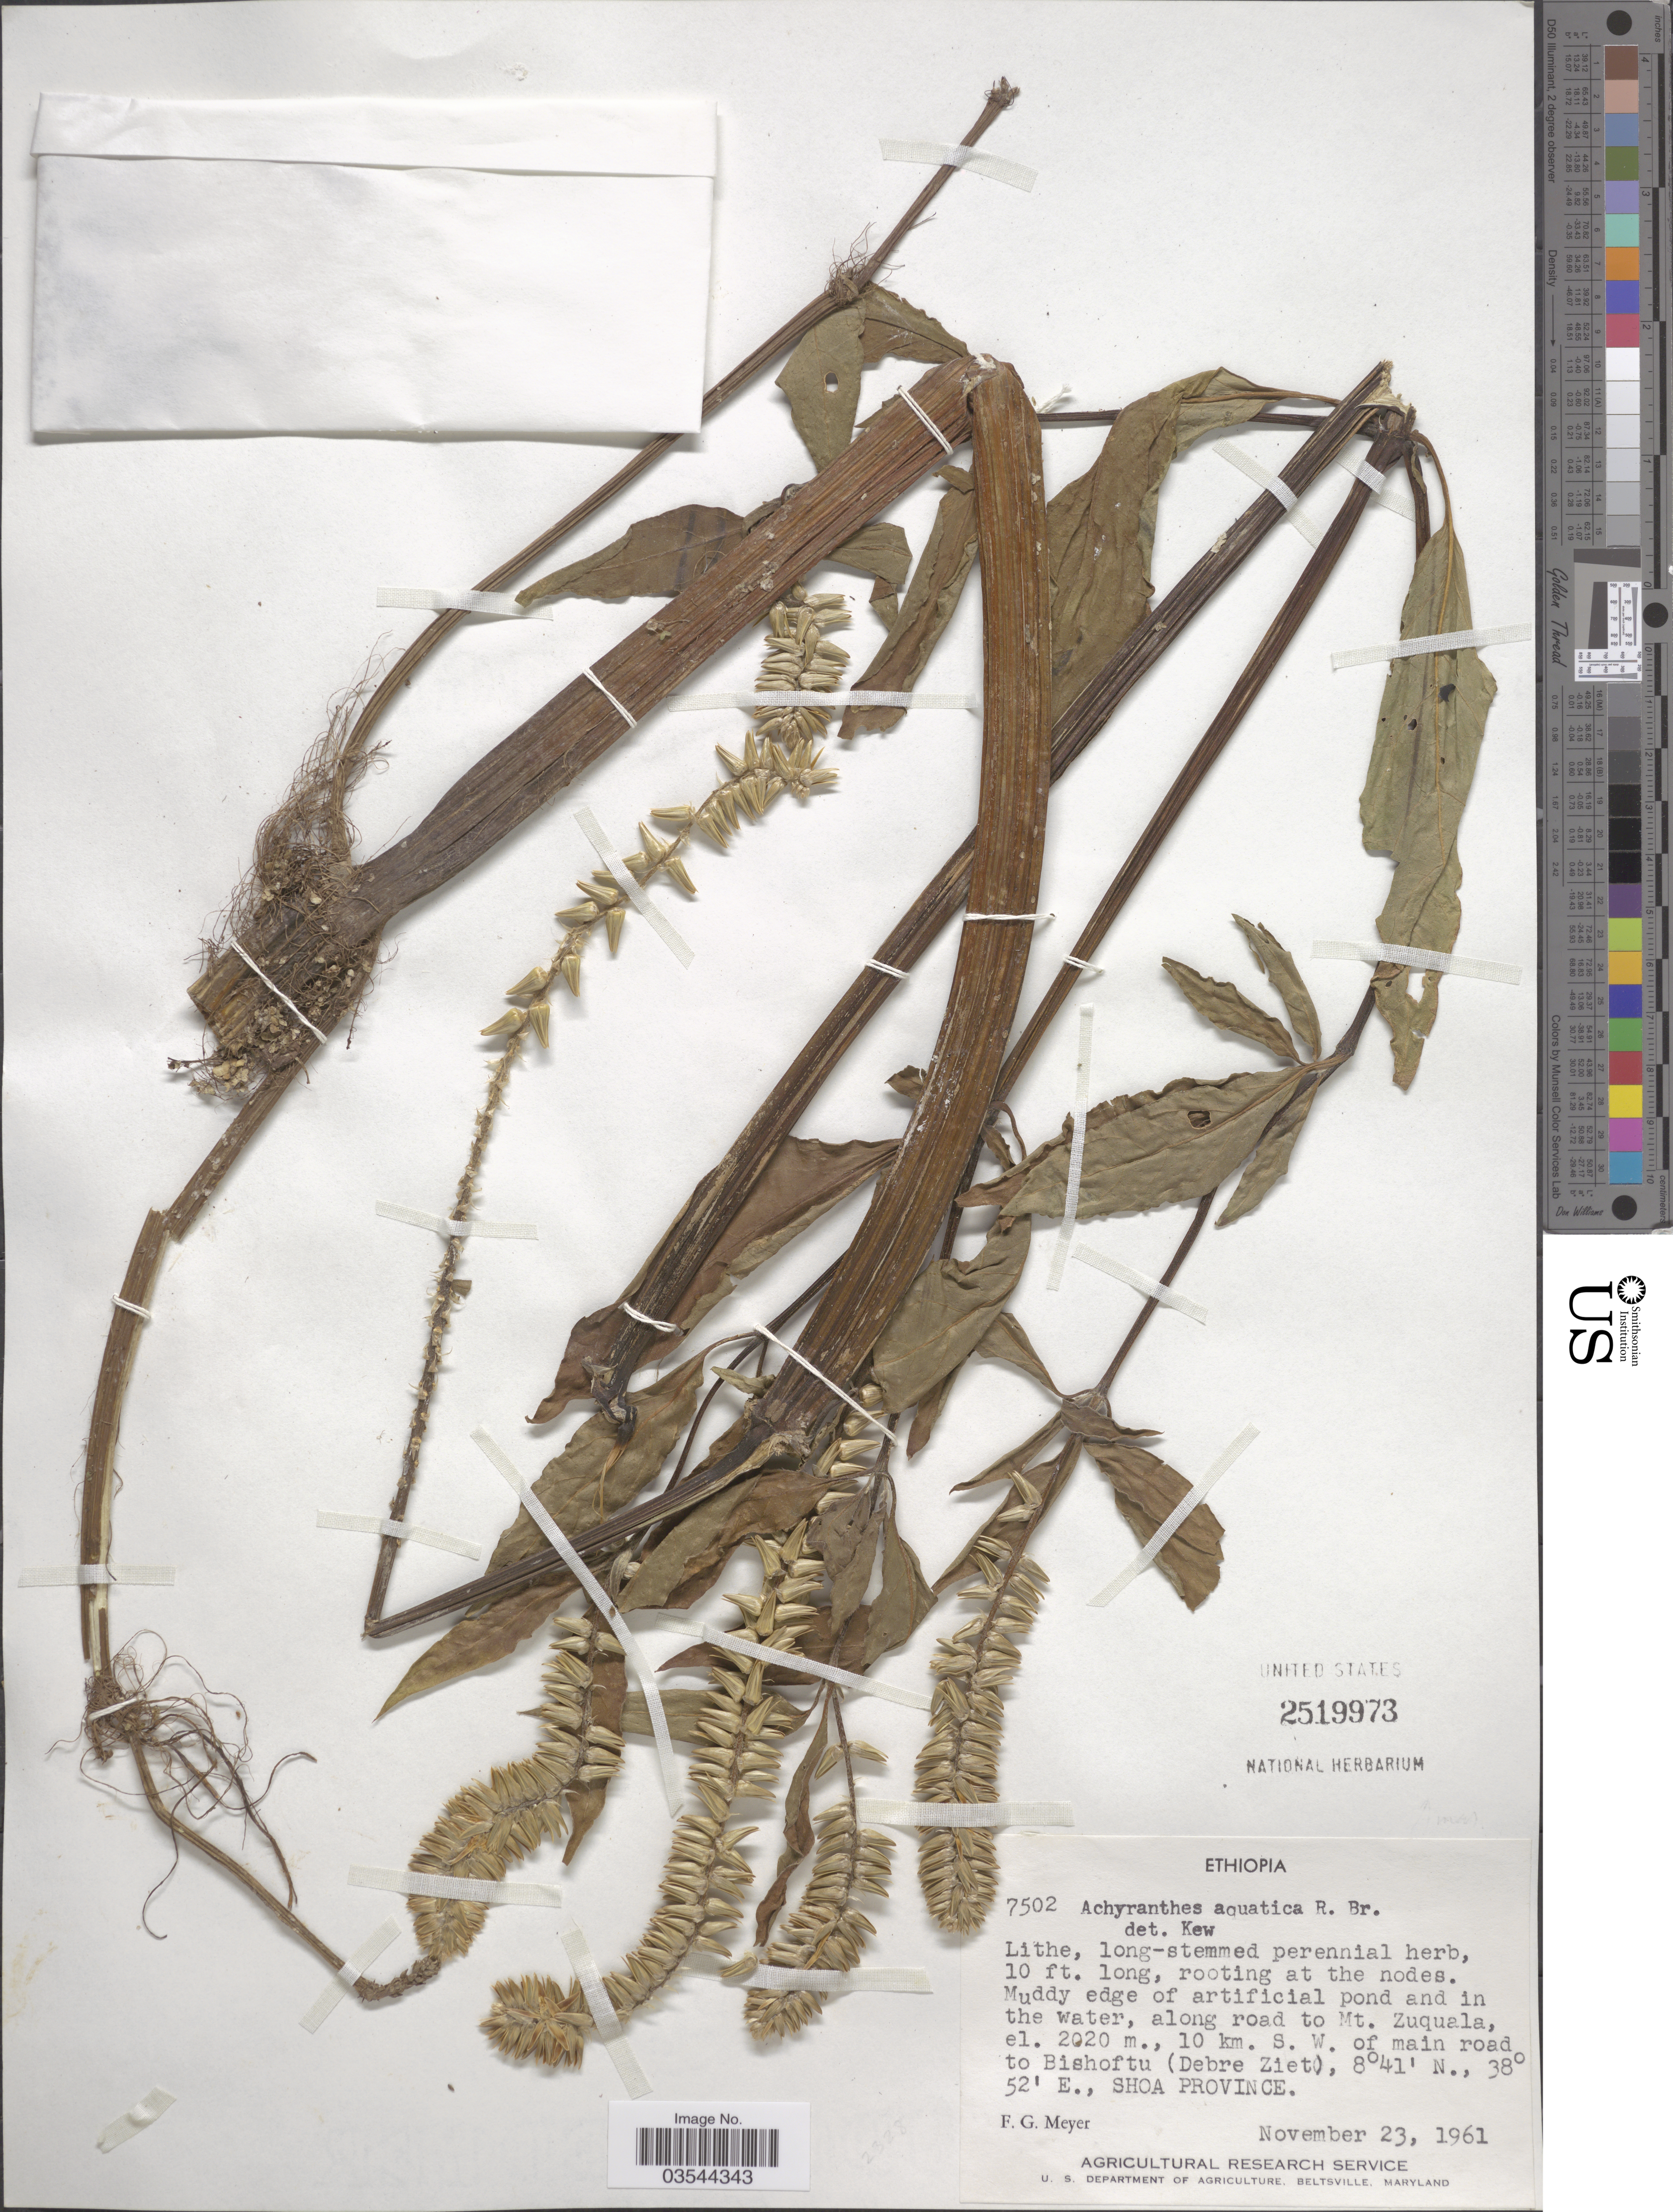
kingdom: Plantae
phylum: Tracheophyta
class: Magnoliopsida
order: Caryophyllales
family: Amaranthaceae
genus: Achyranthes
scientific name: Achyranthes aquatica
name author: R. Br.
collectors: F. G. Meyer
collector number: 7502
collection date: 1961-11-23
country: Ethiopia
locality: Along road to Mt. Zuquala, 10 km. S.W. of main road to Bishoftu (Debre Ziet), Shoa Province.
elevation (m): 2020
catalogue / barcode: US 2519973